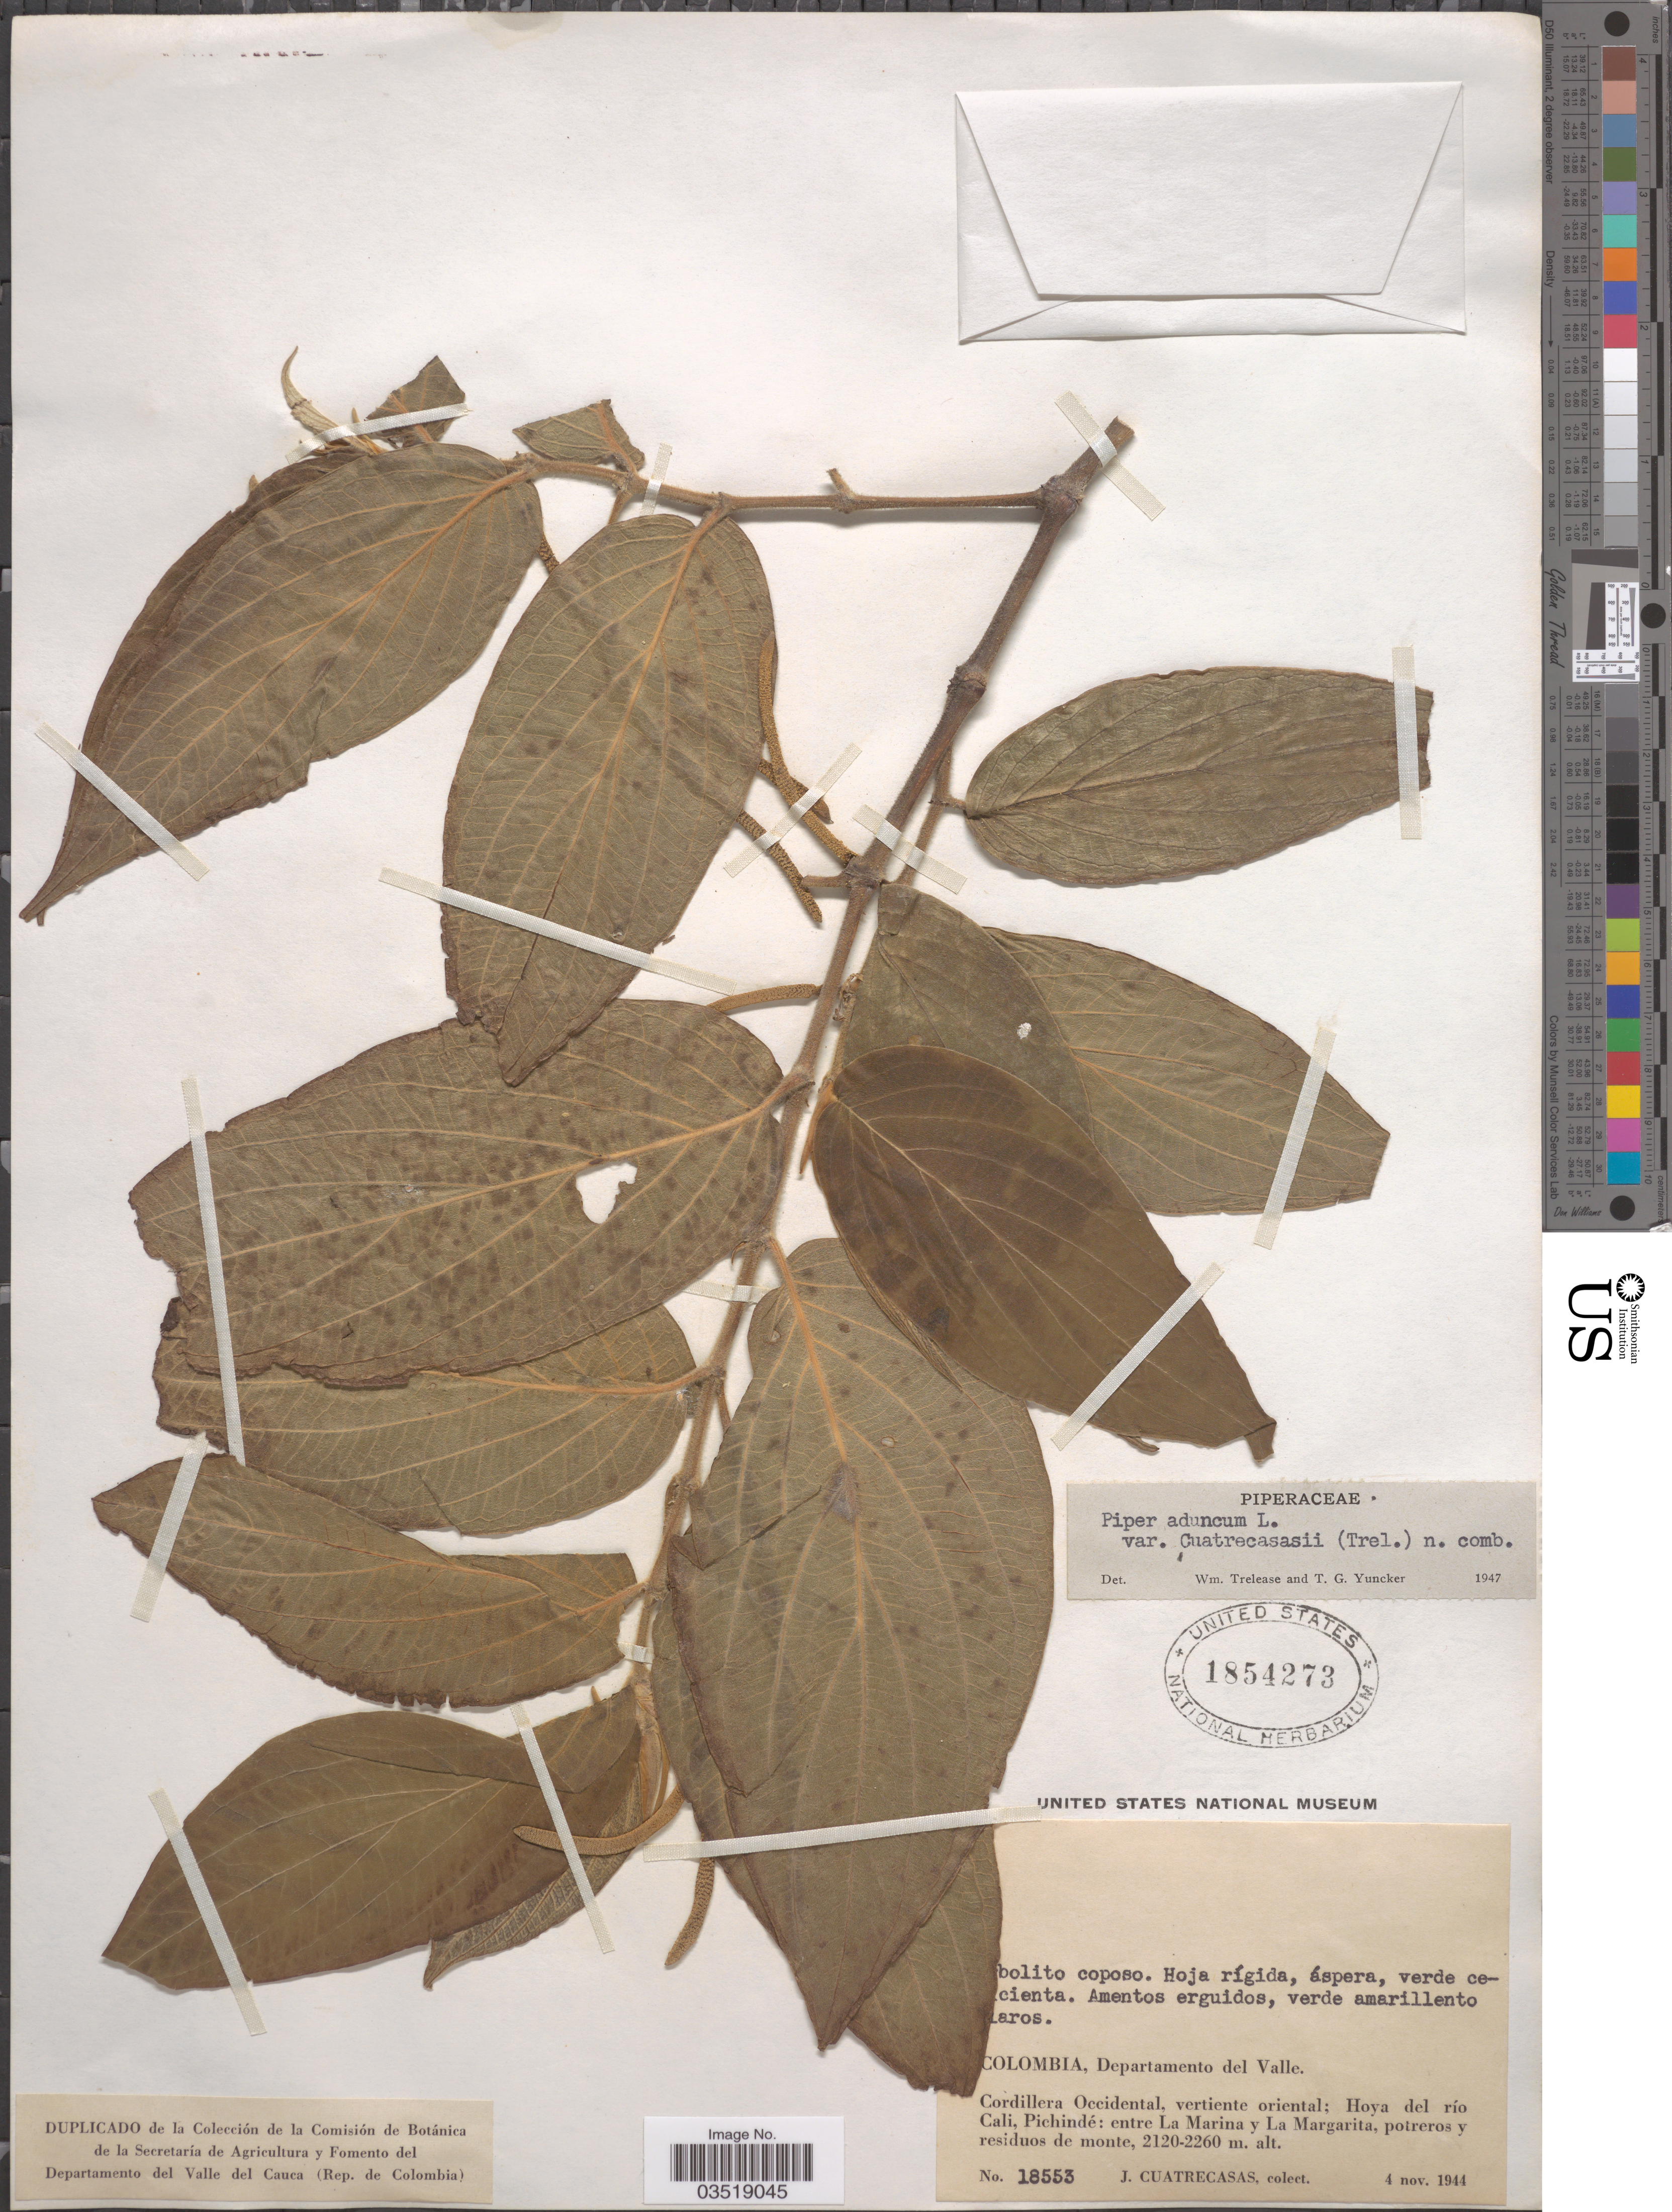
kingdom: Plantae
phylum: Tracheophyta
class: Magnoliopsida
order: Piperales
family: Piperaceae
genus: Piper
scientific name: Piper aduncum var. cordulatum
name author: L.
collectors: J. Cuatrecasas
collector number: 18553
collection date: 1944-11-04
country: Colombia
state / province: Valle del Cauca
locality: Departamento del Valle. Cordillera Occidental, vertiente oriental; Hoya del río Cali, Pichindé: entre La Marina y La Margarita.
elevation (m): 2120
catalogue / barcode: US 1854273